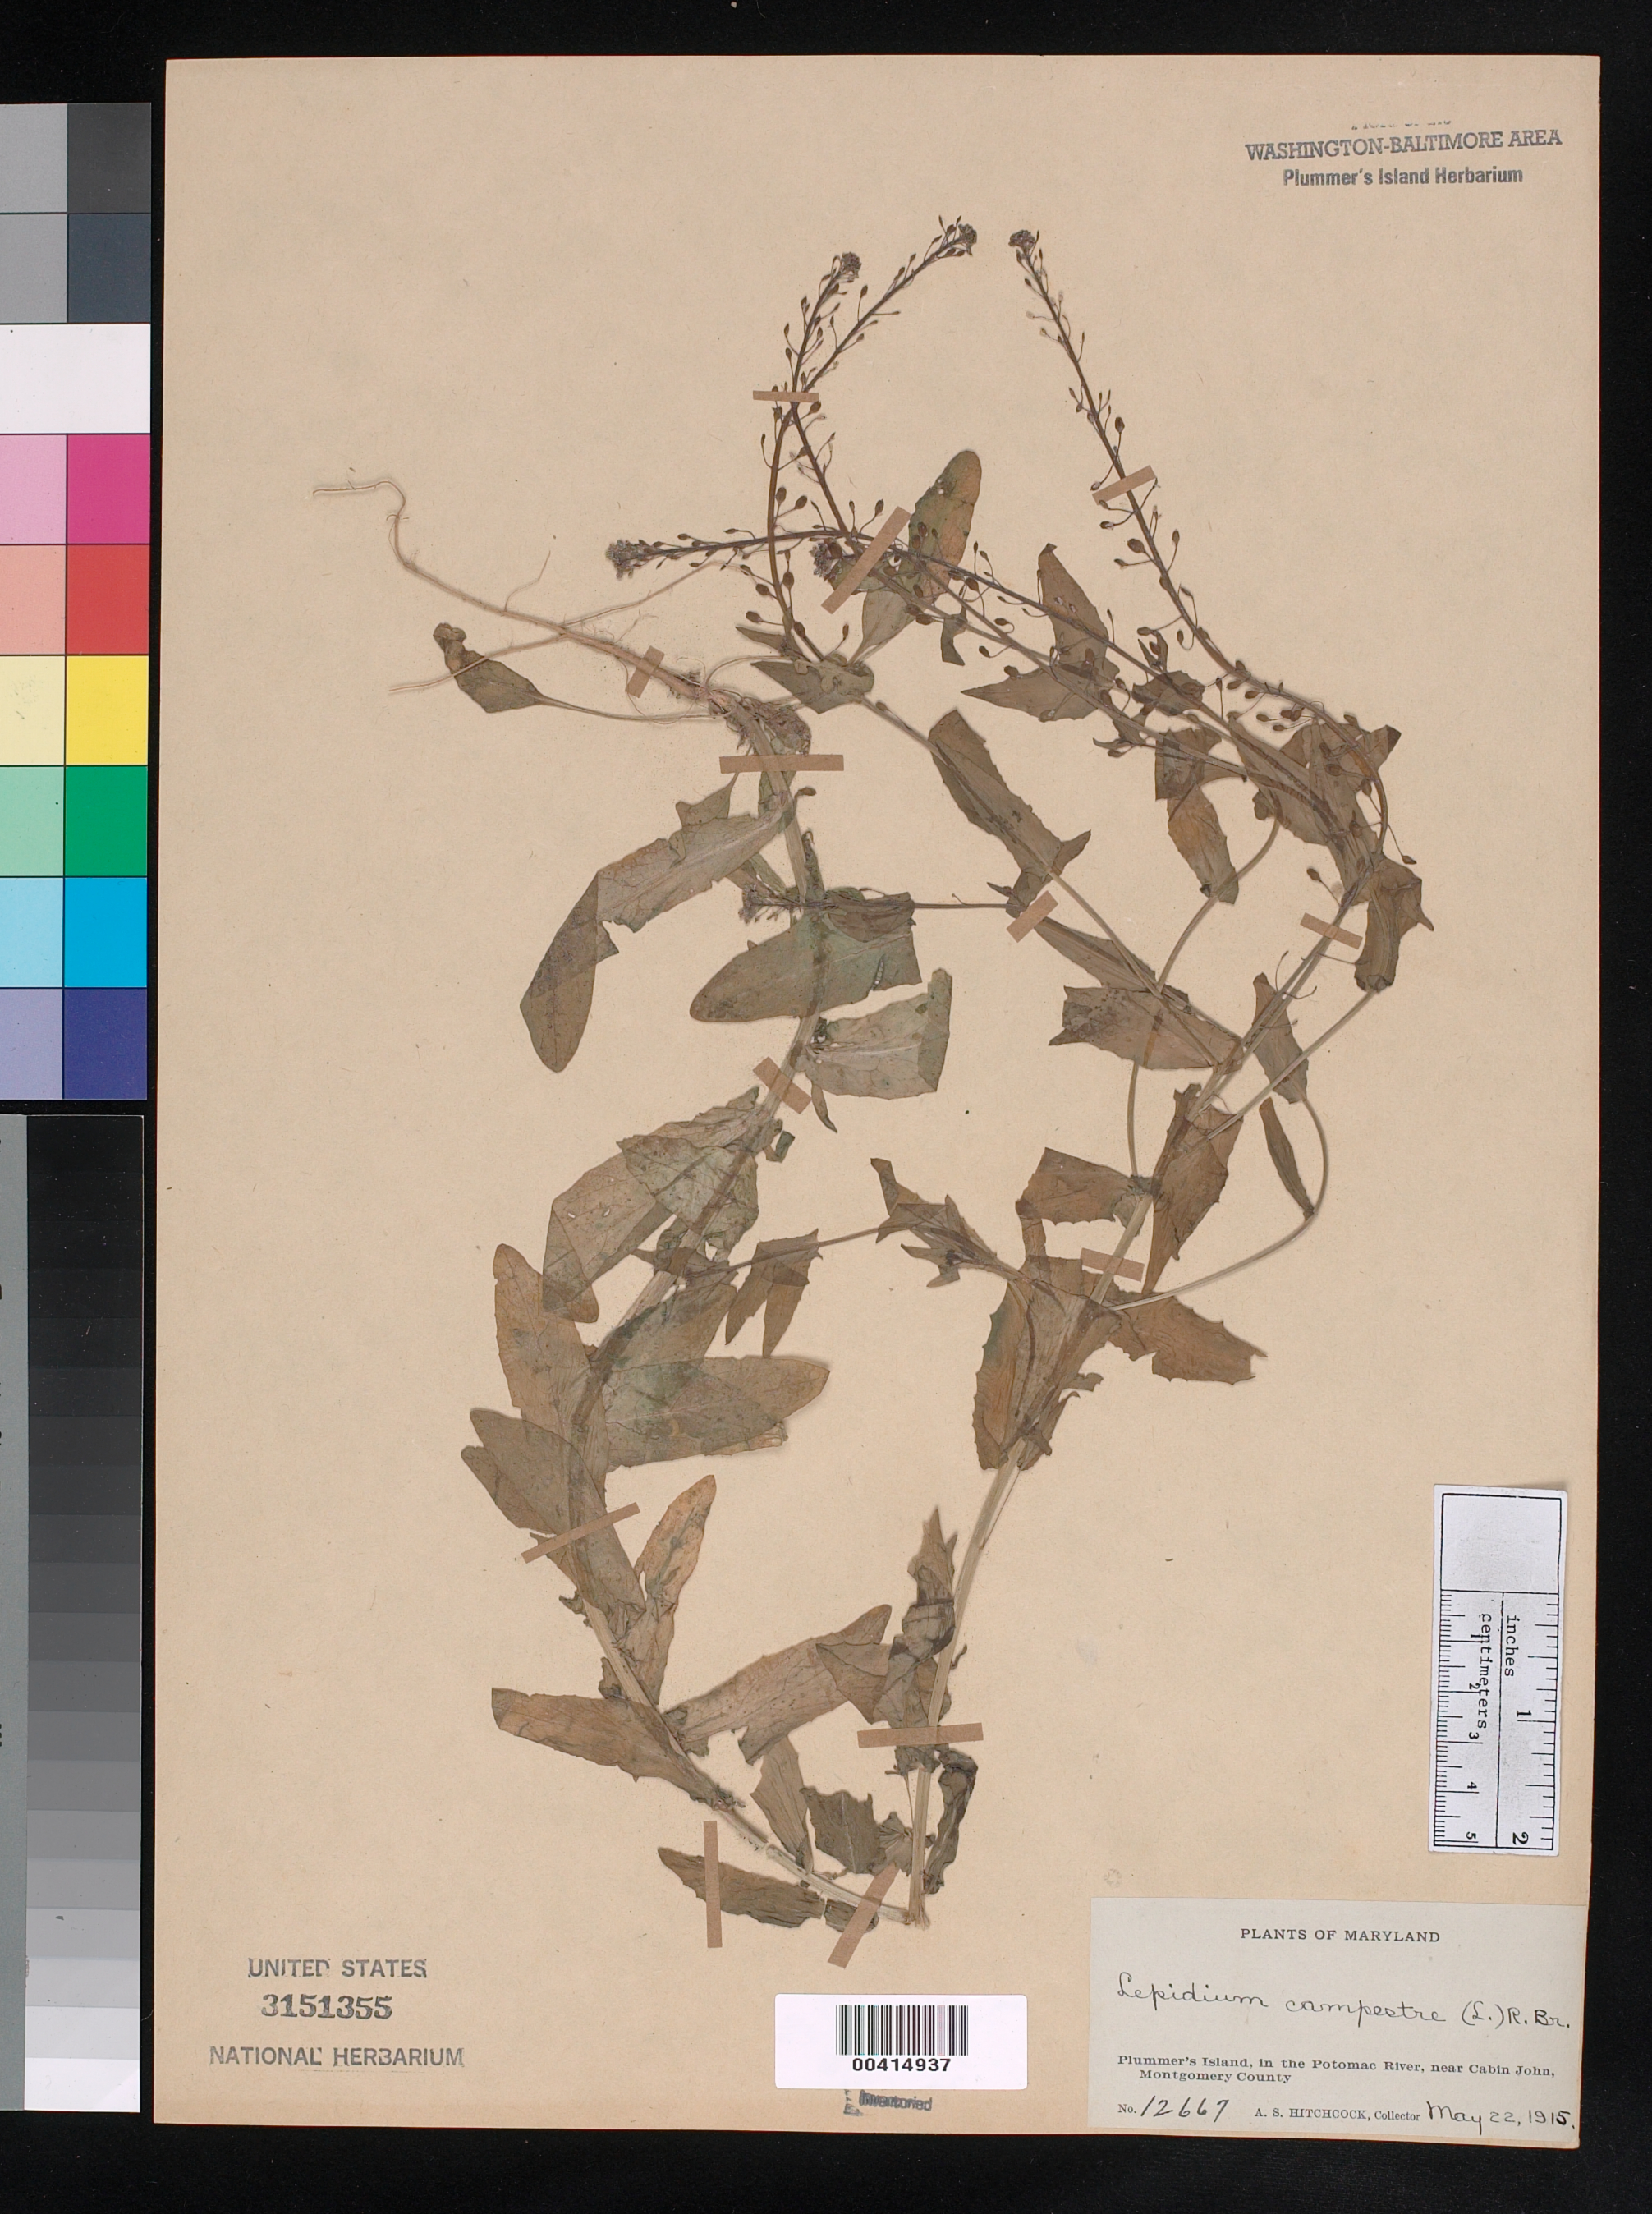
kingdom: Plantae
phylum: Tracheophyta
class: Magnoliopsida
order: Brassicales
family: Brassicaceae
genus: Lepidium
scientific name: Lepidium campestre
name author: (L.) W.T. Aiton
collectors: A. S. Hitchcock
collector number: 12667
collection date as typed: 22 May 1915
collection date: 1915-05-22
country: United States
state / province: Maryland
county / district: Montgomery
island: Plummers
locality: Plummer's Island C. & O. Canal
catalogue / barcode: US 3151355